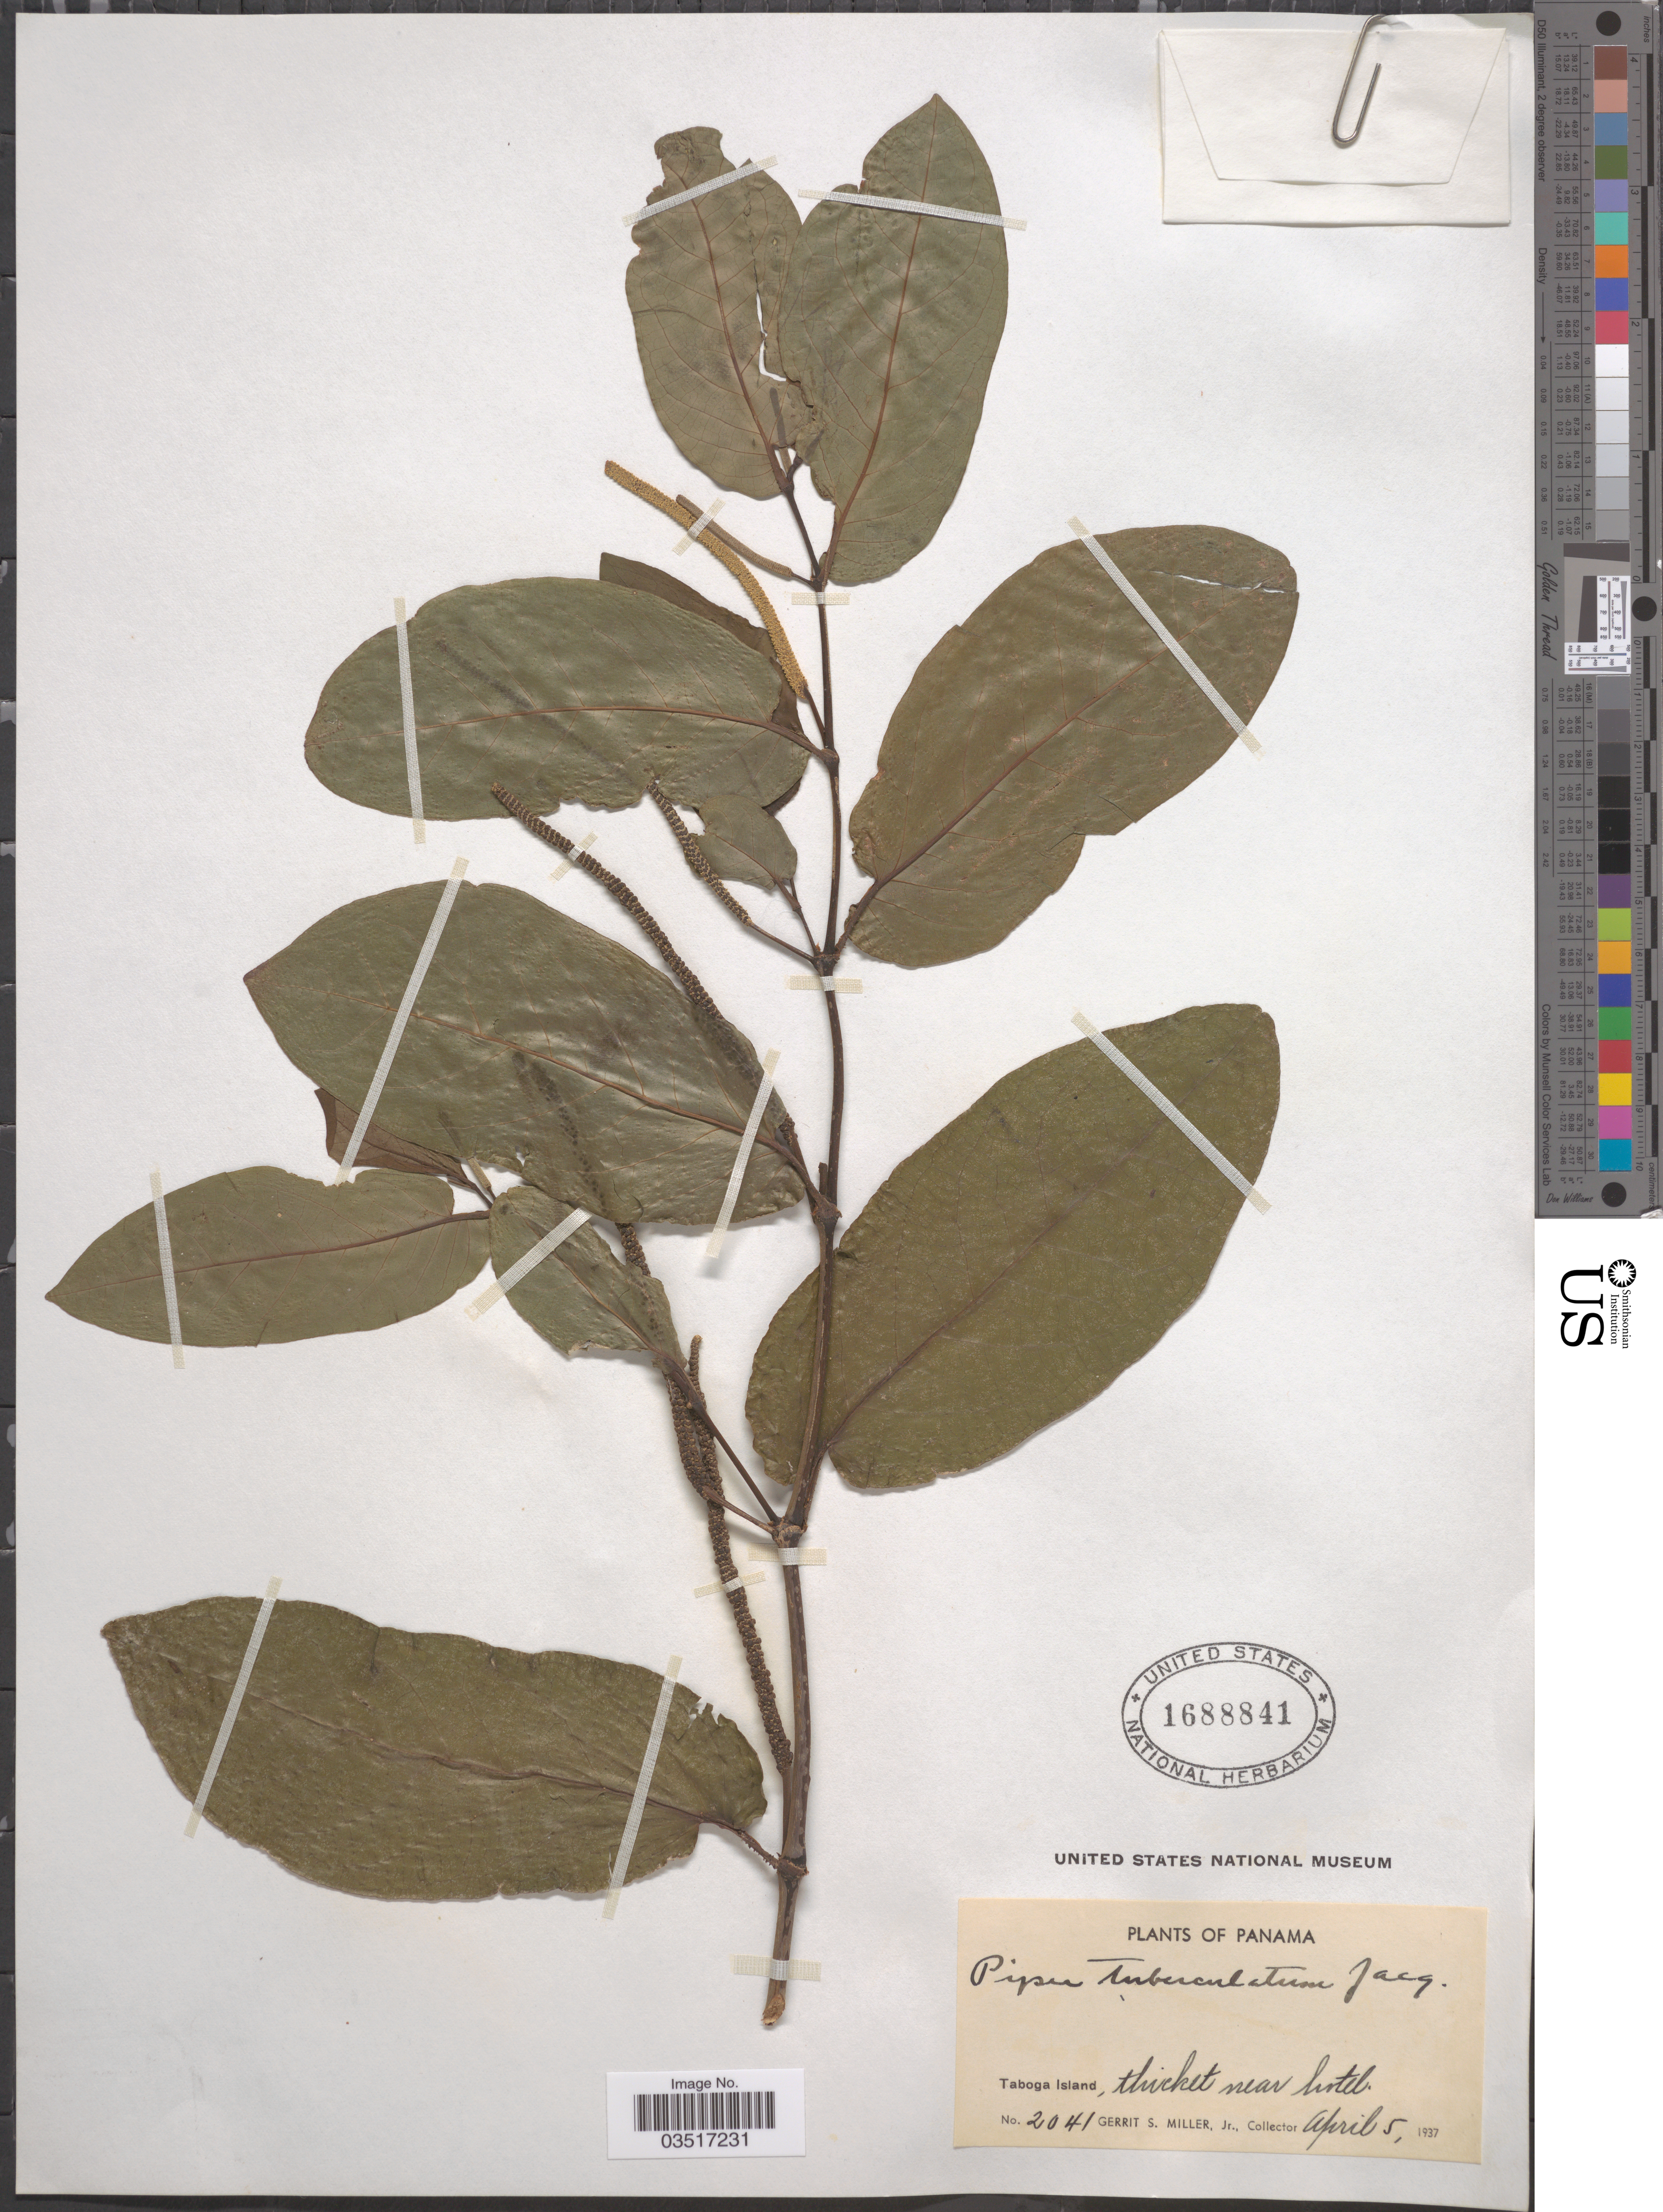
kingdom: Plantae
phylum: Tracheophyta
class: Magnoliopsida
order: Piperales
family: Piperaceae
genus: Piper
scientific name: Piper tuberculatum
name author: Jacq.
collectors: G. S. Miller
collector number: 2041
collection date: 1937-04-05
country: Panama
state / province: Panamá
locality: Taboga Island.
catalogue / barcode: US 1688841